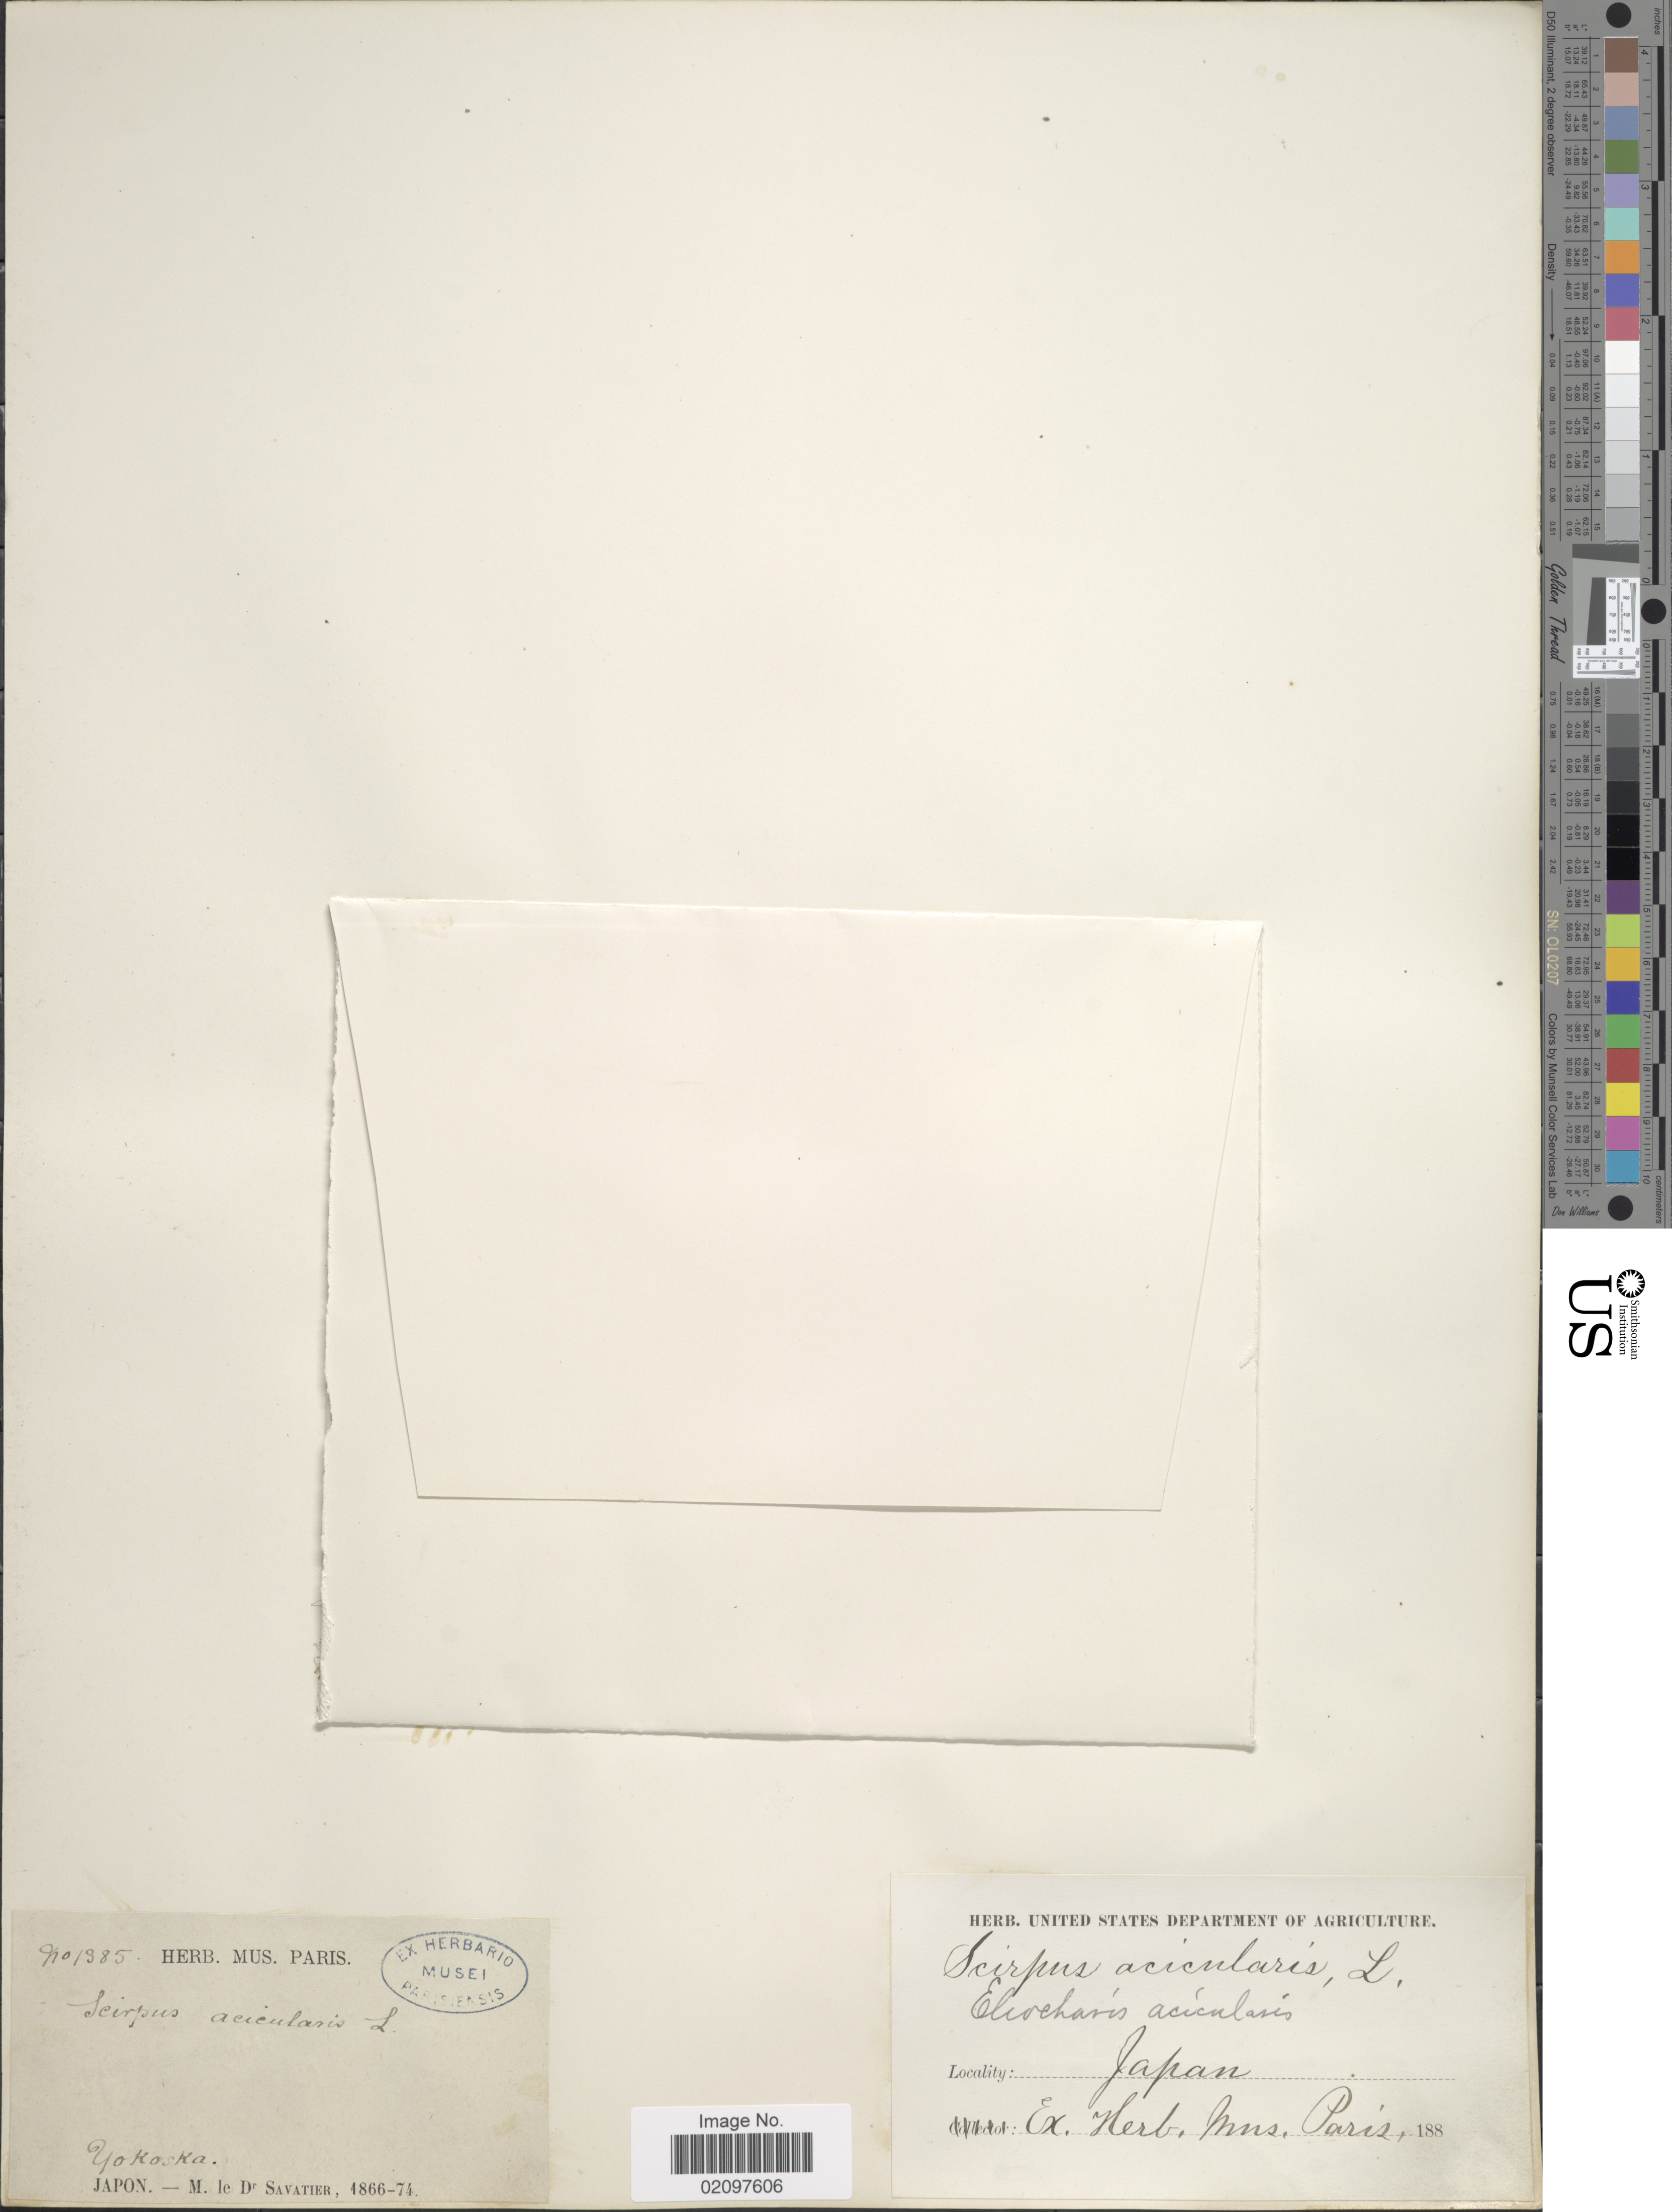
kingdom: Plantae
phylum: Tracheophyta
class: Liliopsida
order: Poales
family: Cyperaceae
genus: Eleocharis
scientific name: Eleocharis acicularis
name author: (L.) Roem. & Schult.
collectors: Savatier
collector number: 1385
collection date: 1866/1874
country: Japan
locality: Yokoska